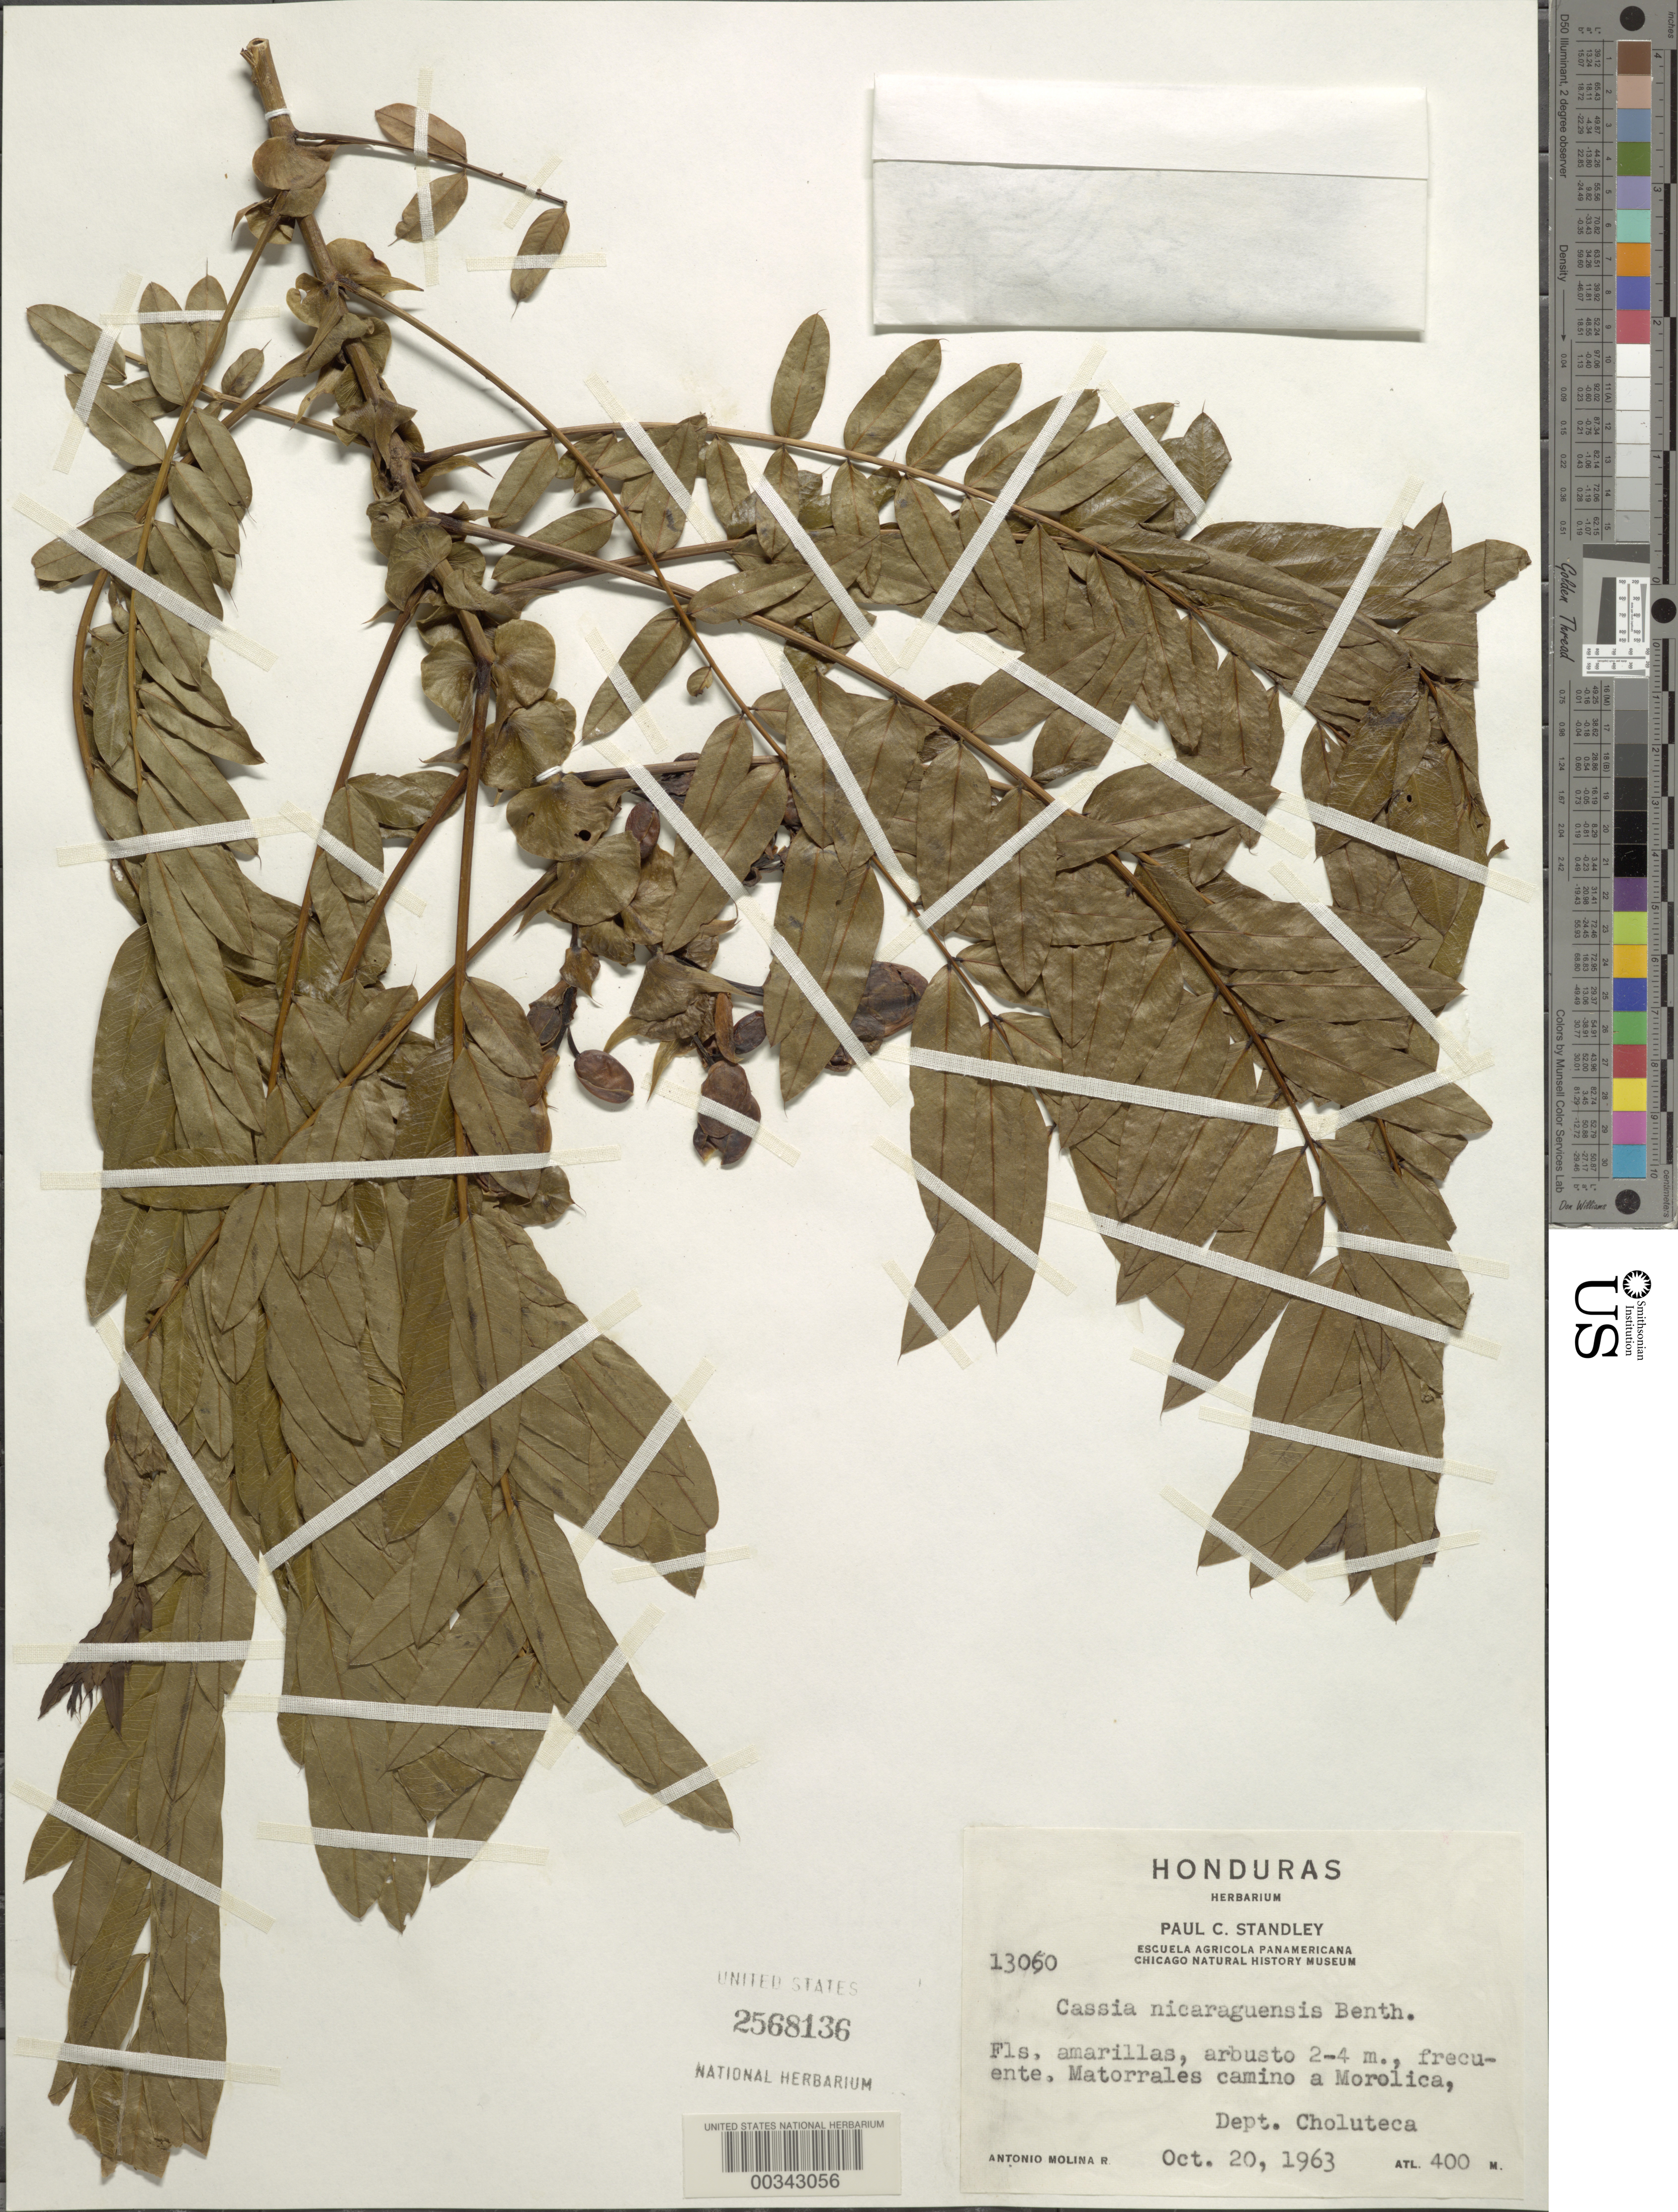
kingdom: Plantae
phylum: Tracheophyta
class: Magnoliopsida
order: Fabales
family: Fabaceae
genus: Senna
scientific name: Senna nicaraguensis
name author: (Benth.) H.S. Irwin & Barneby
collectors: A. Molina R.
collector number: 13060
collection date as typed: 20 Oct 1963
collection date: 1963-10-20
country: Honduras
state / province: Choluteca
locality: Highway to Morolica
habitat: Thickets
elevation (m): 400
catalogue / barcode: US 2568136